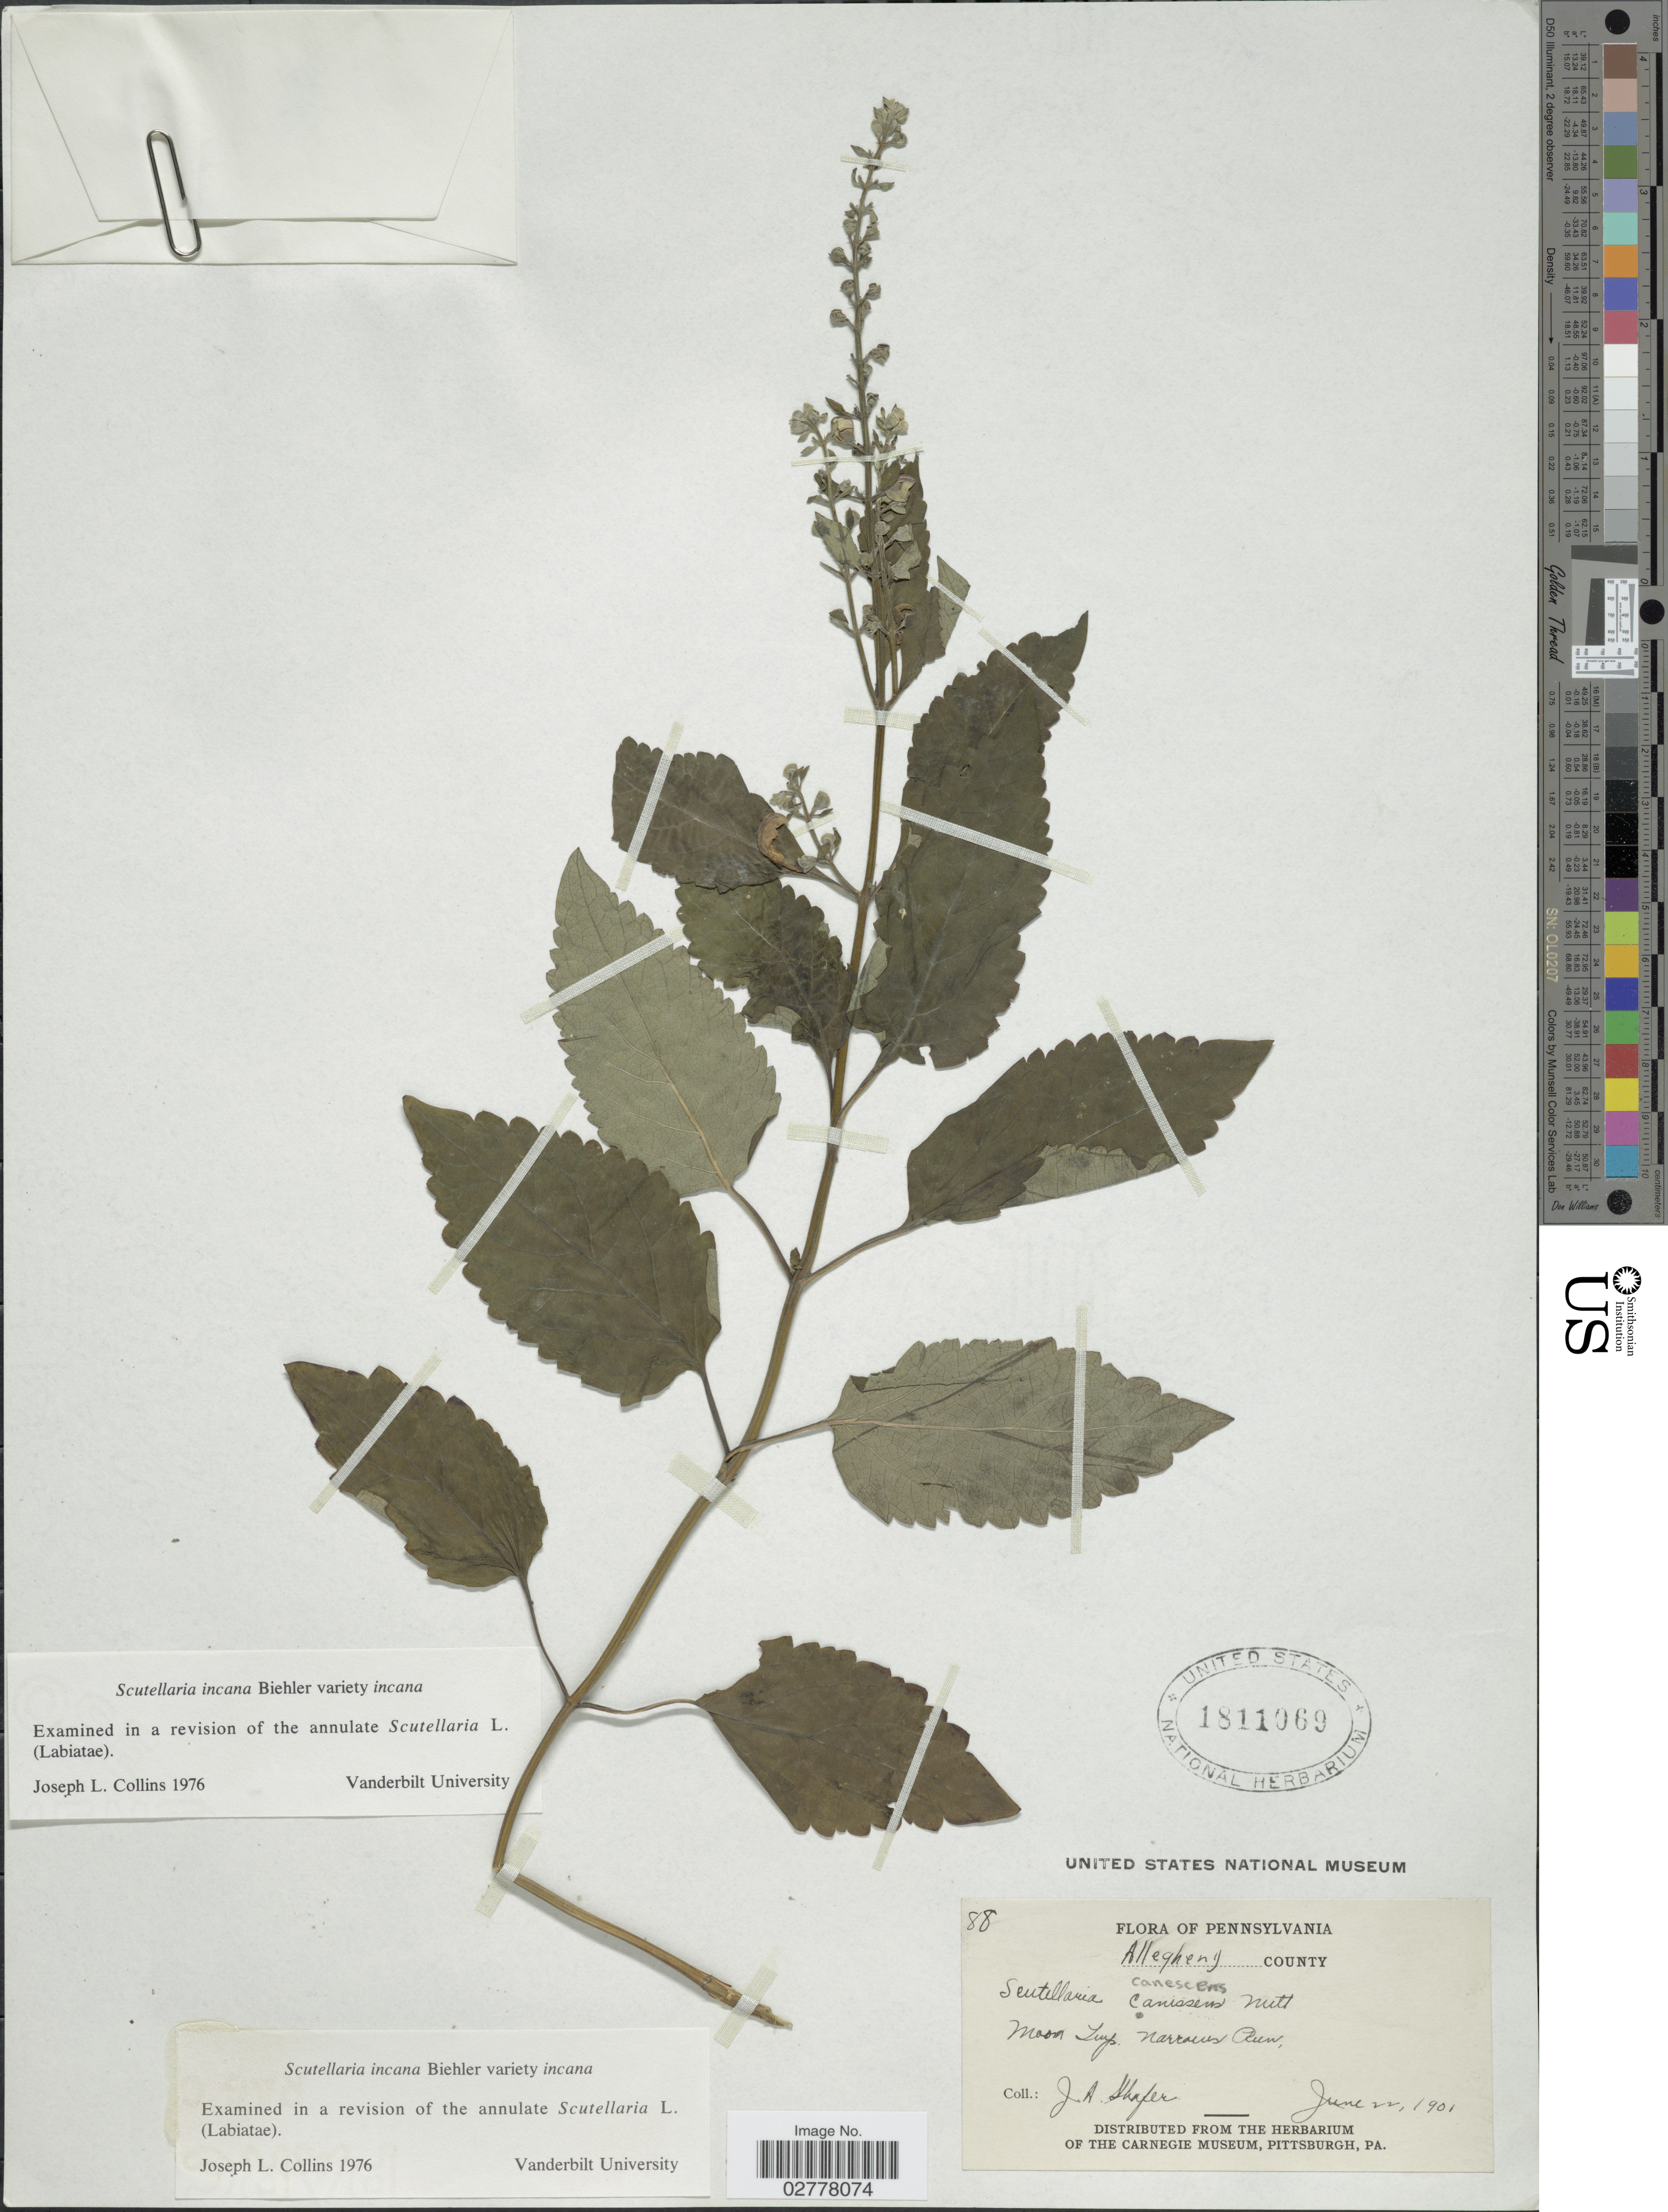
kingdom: Plantae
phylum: Tracheophyta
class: Magnoliopsida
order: Lamiales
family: Lamiaceae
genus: Scutellaria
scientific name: Scutellaria incana var. incana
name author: Biehler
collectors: J. A. Shafer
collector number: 88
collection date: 1901-06-22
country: United States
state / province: Pennsylvania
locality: Allegheny County. Moon Twp. Narrows Run.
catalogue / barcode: US 1811069